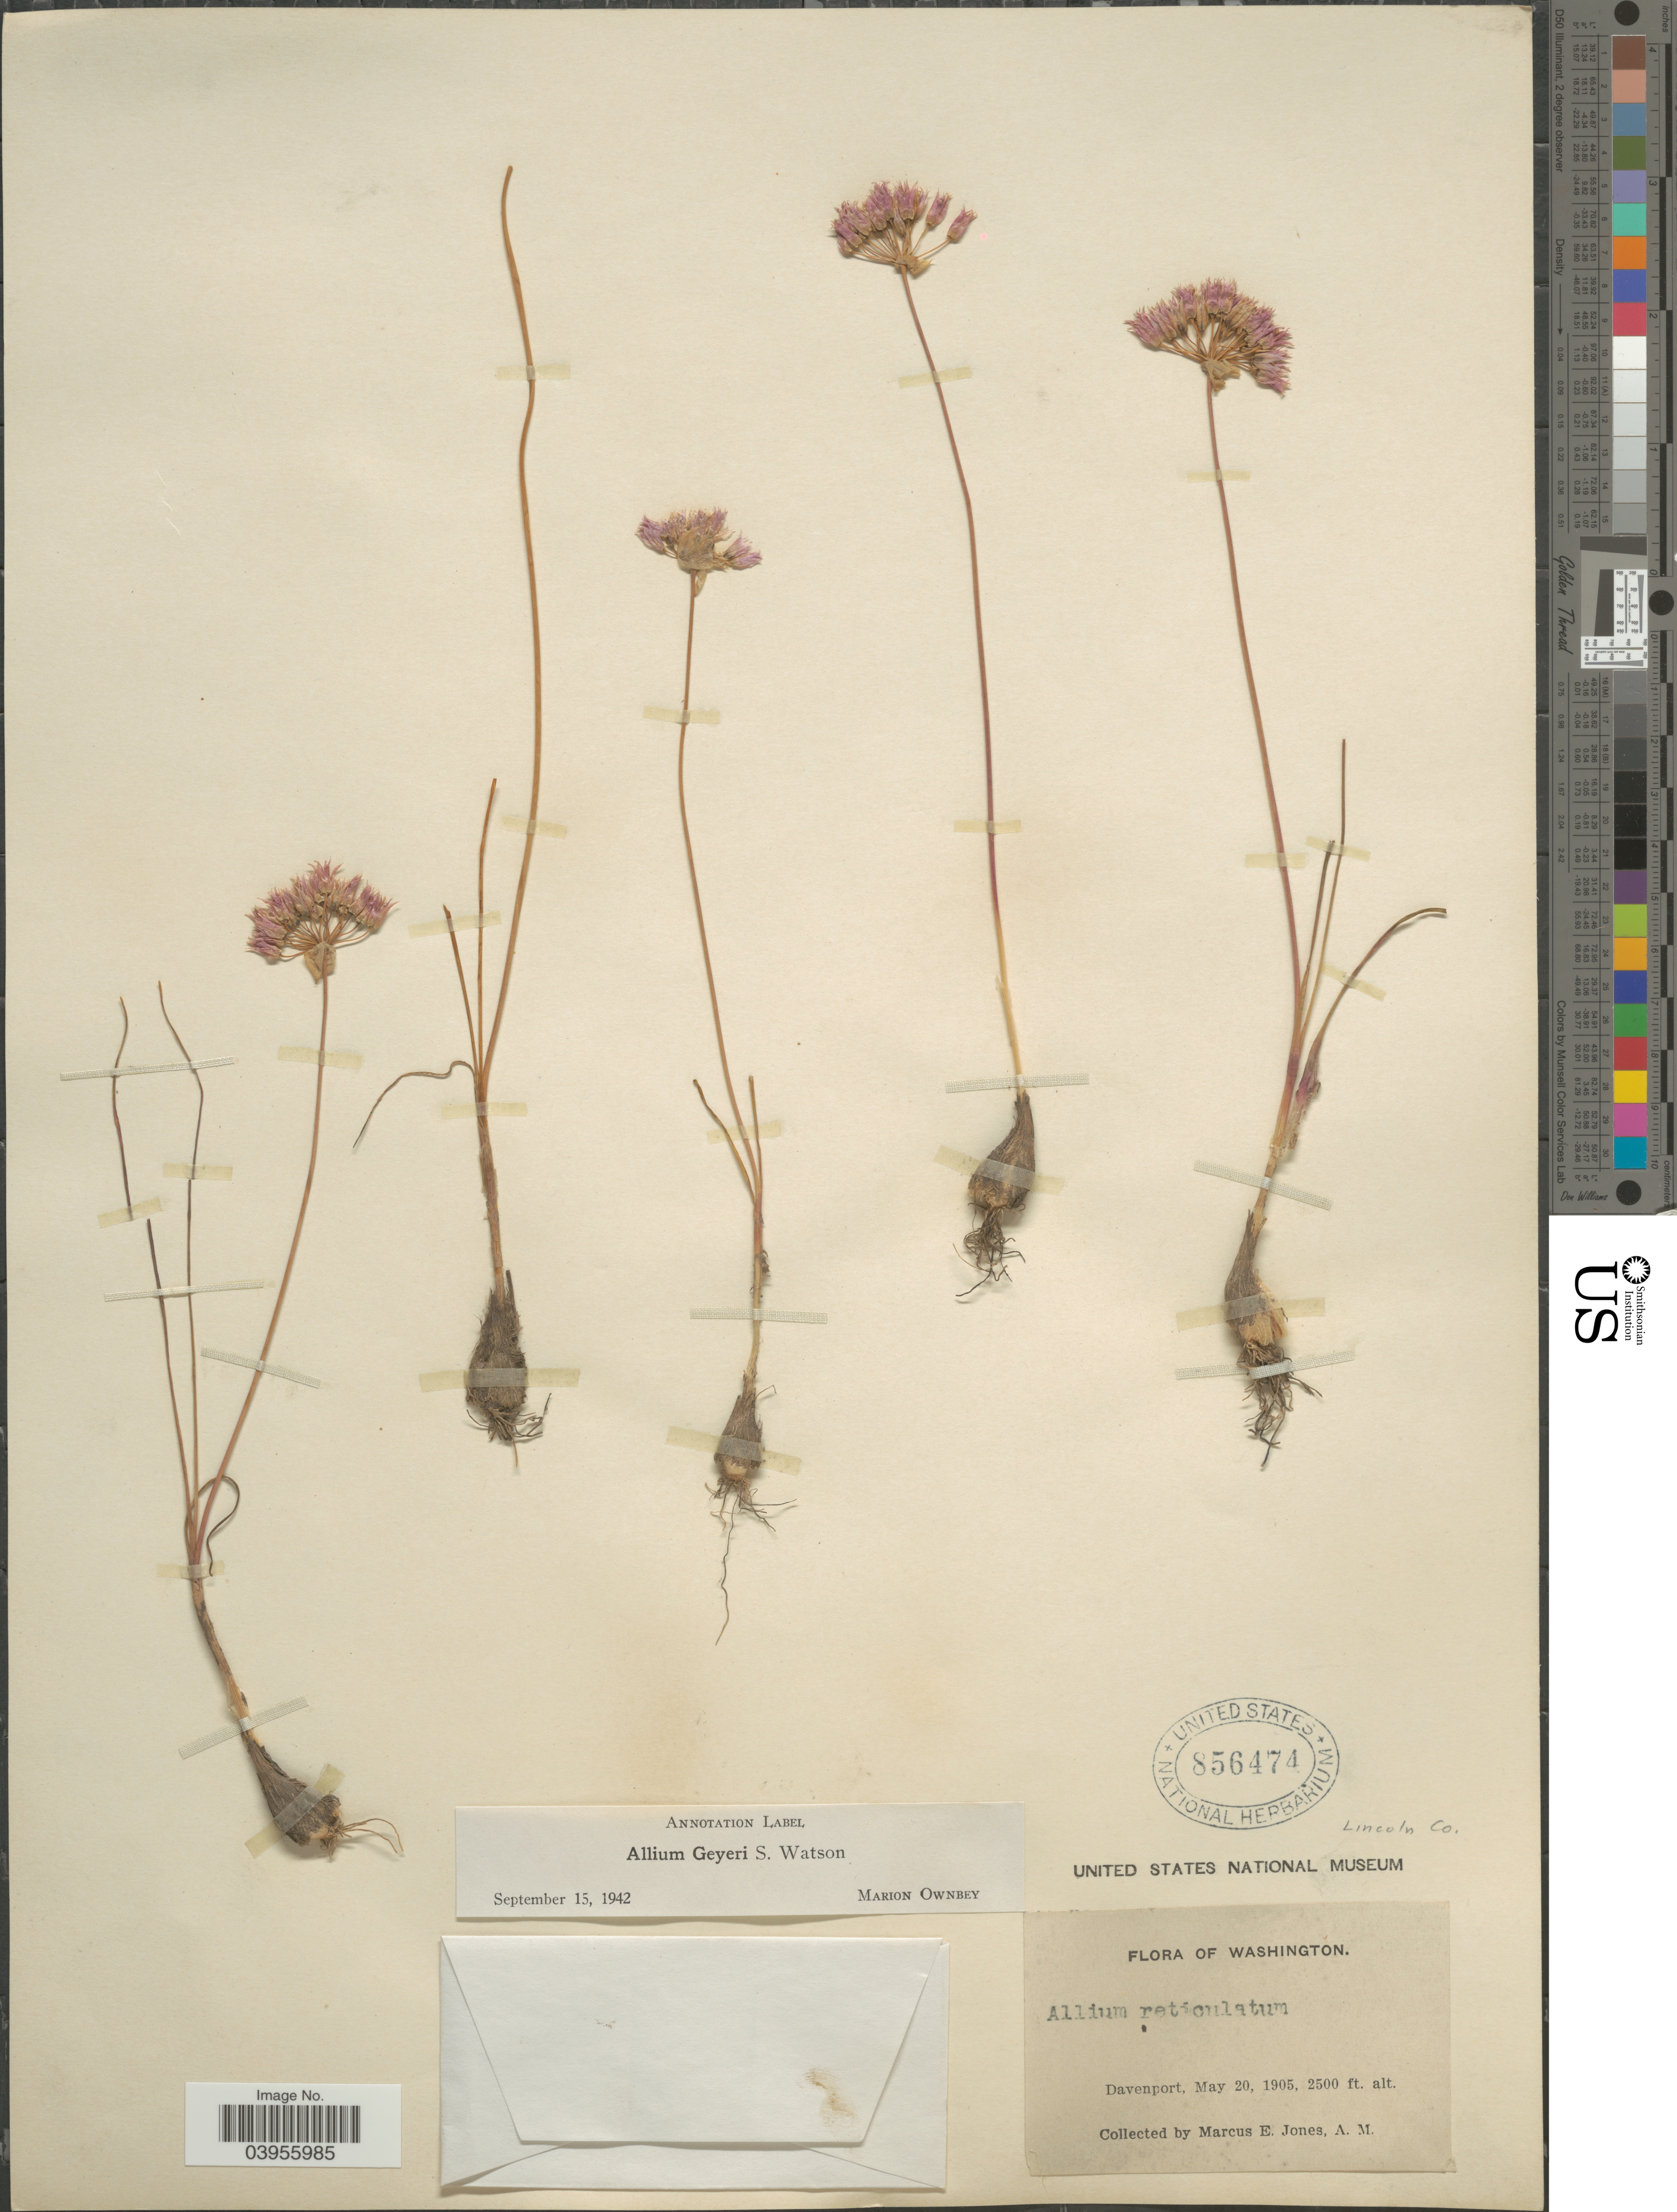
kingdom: Plantae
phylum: Tracheophyta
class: Liliopsida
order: Asparagales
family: Amaryllidaceae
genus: Allium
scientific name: Allium geyeri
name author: S. Watson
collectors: M. E. Jones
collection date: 1905-05-20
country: United States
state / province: Washington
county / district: Lincoln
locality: Davenport. Lincoln Co.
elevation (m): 762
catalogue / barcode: US 856474